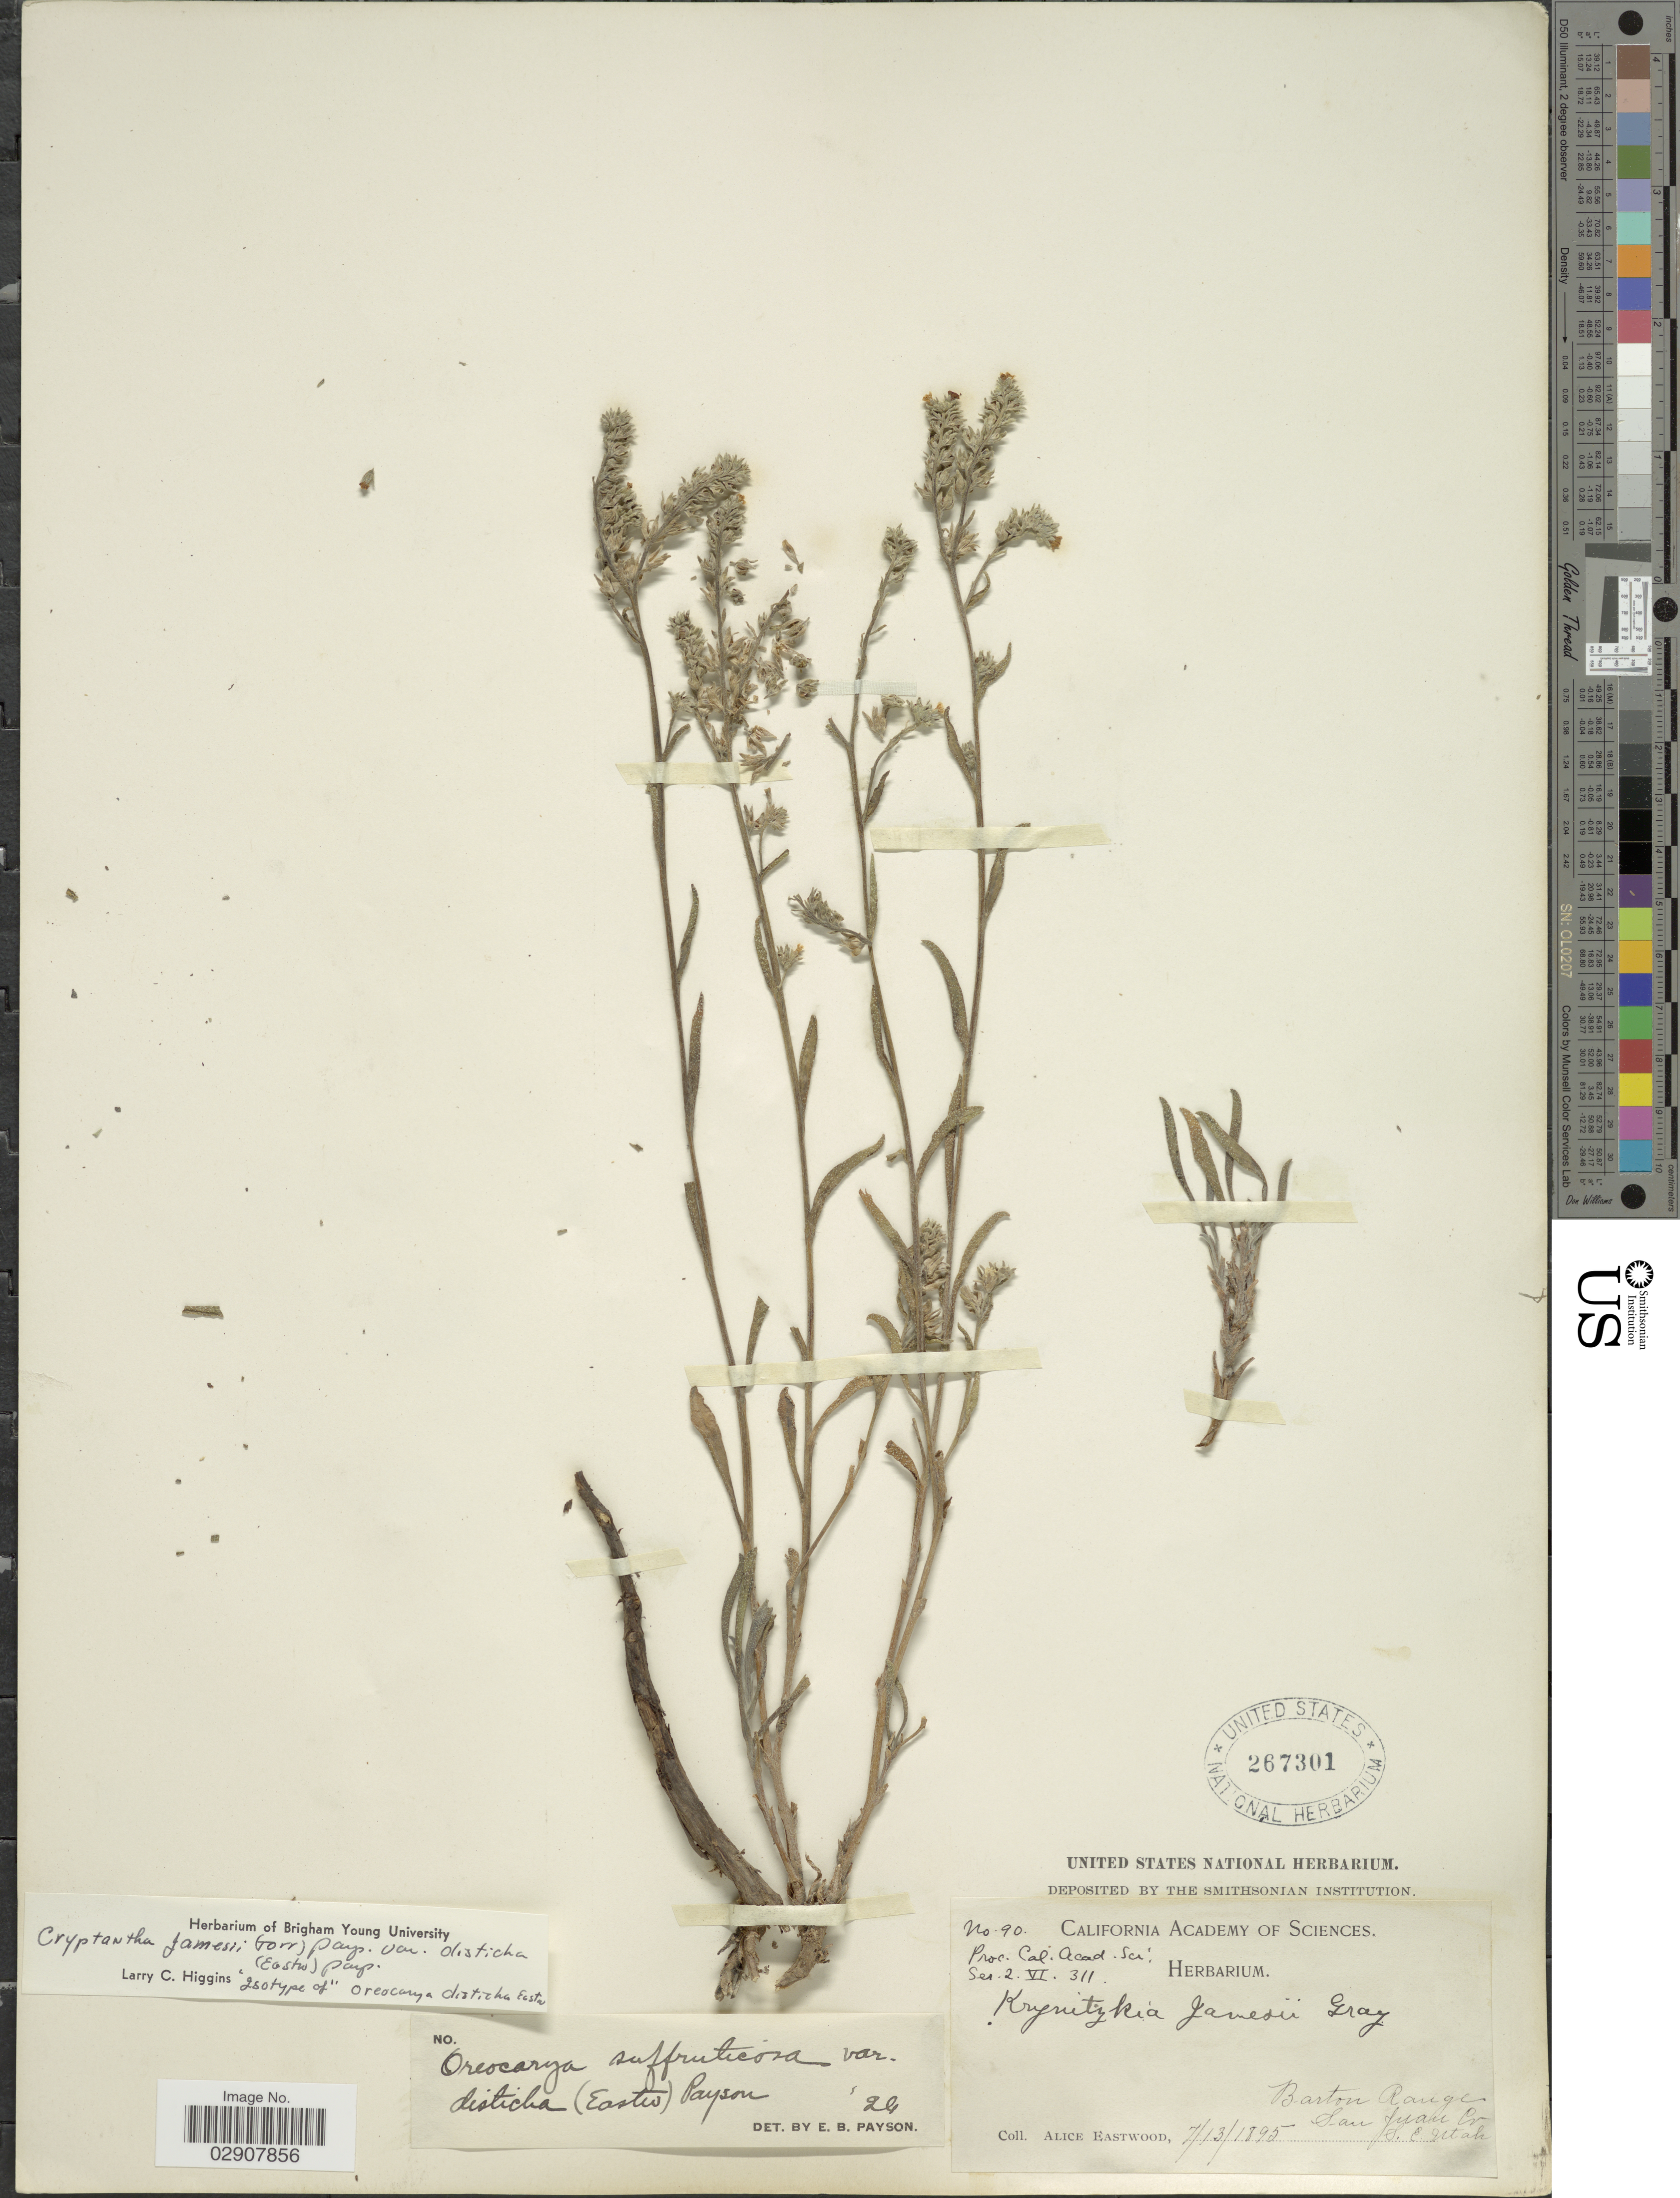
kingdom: Plantae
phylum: Tracheophyta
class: Magnoliopsida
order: Boraginales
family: Boraginaceae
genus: Cryptantha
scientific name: Cryptantha jamesii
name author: (Torr.) Payson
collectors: A. Eastwood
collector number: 90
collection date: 1895-07-13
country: United States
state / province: Utah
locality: Barton Range. San Juan Cr. S. E. Utah.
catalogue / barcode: US 267301